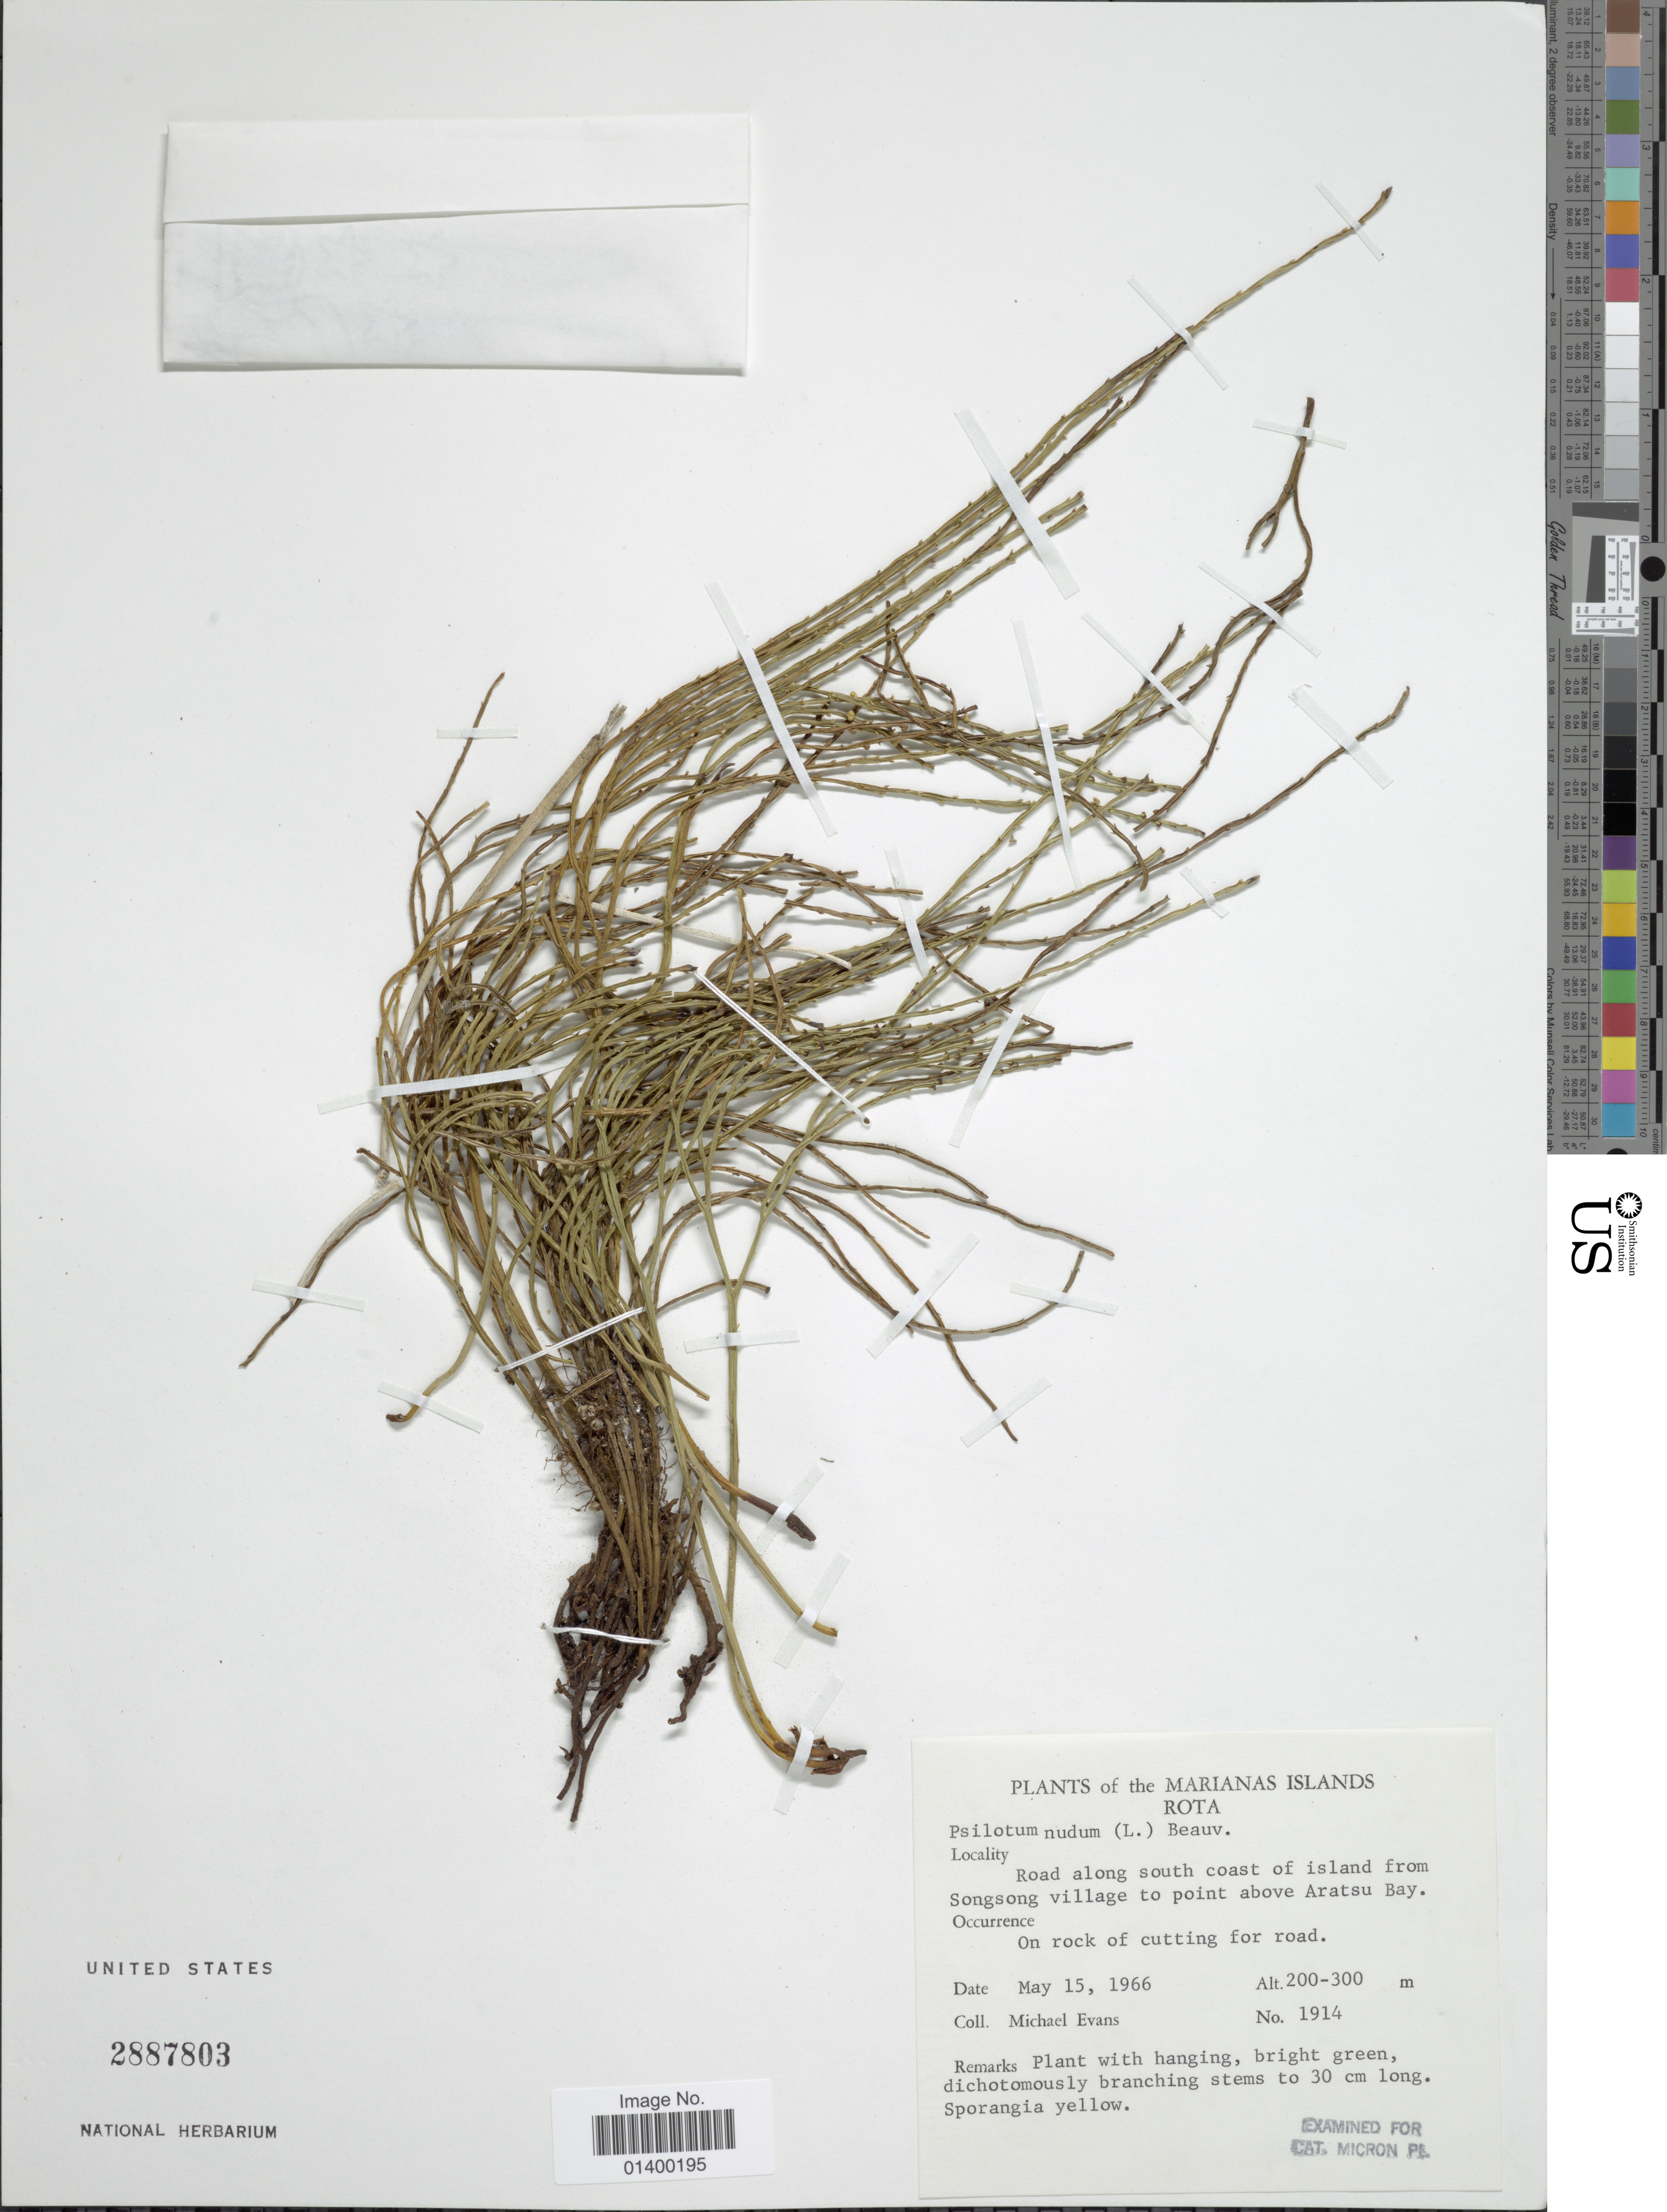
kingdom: Plantae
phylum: Tracheophyta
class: Polypodiopsida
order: Psilotales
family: Psilotaceae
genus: Psilotum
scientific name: Psilotum nudum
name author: (L.) P. Beauv.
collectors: M. Evans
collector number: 1914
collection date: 1966-05-15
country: Northern Mariana Islands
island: Rota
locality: Rota, road along south coast of island from Songsong village to point above Aratsu Bay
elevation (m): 200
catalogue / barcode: US 2887803